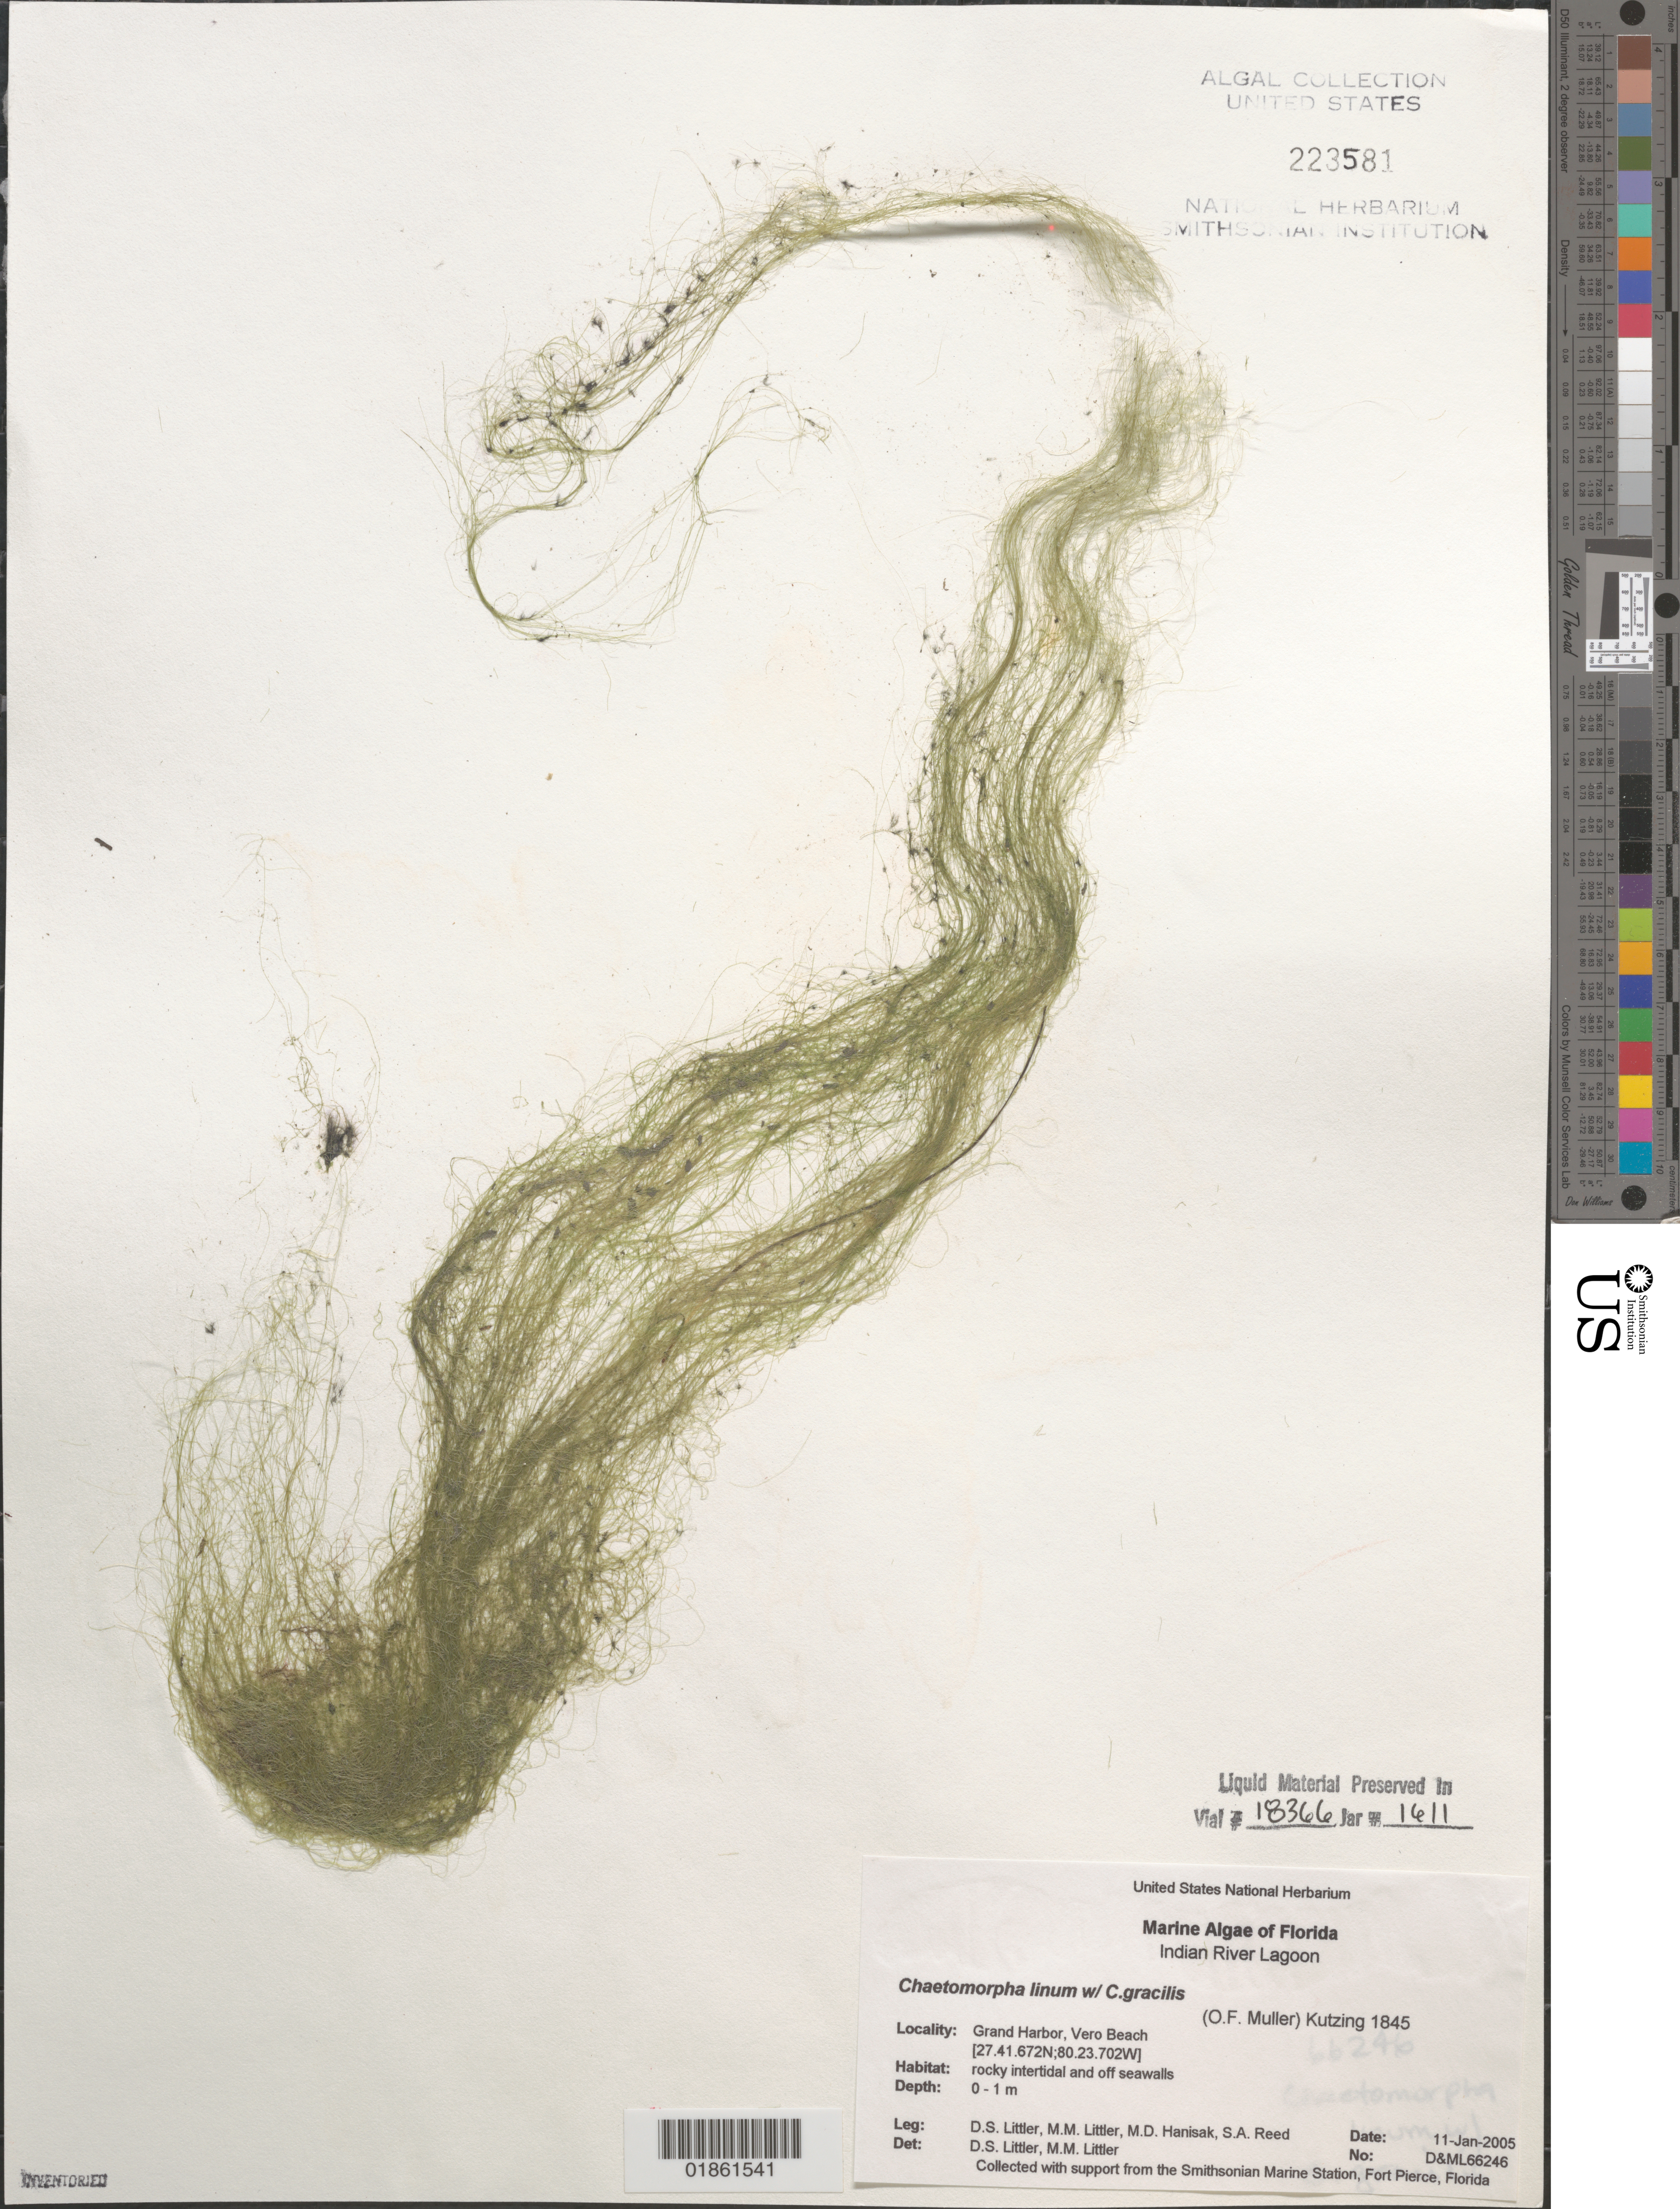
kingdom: Plantae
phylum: Chlorophyta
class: Ulvophyceae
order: Cladophorales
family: Cladophoraceae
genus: Chaetomorpha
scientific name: Chaetomorpha linum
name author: (O.F. Muell.) Kütz.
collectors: D. S. Littler, M. Hanisak & S. Reed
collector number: D&ML66246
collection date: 2005-01-11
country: United States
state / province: Florida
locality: Indian River Lagoon. Grand Harbor, Vero Beach.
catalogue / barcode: US 223581